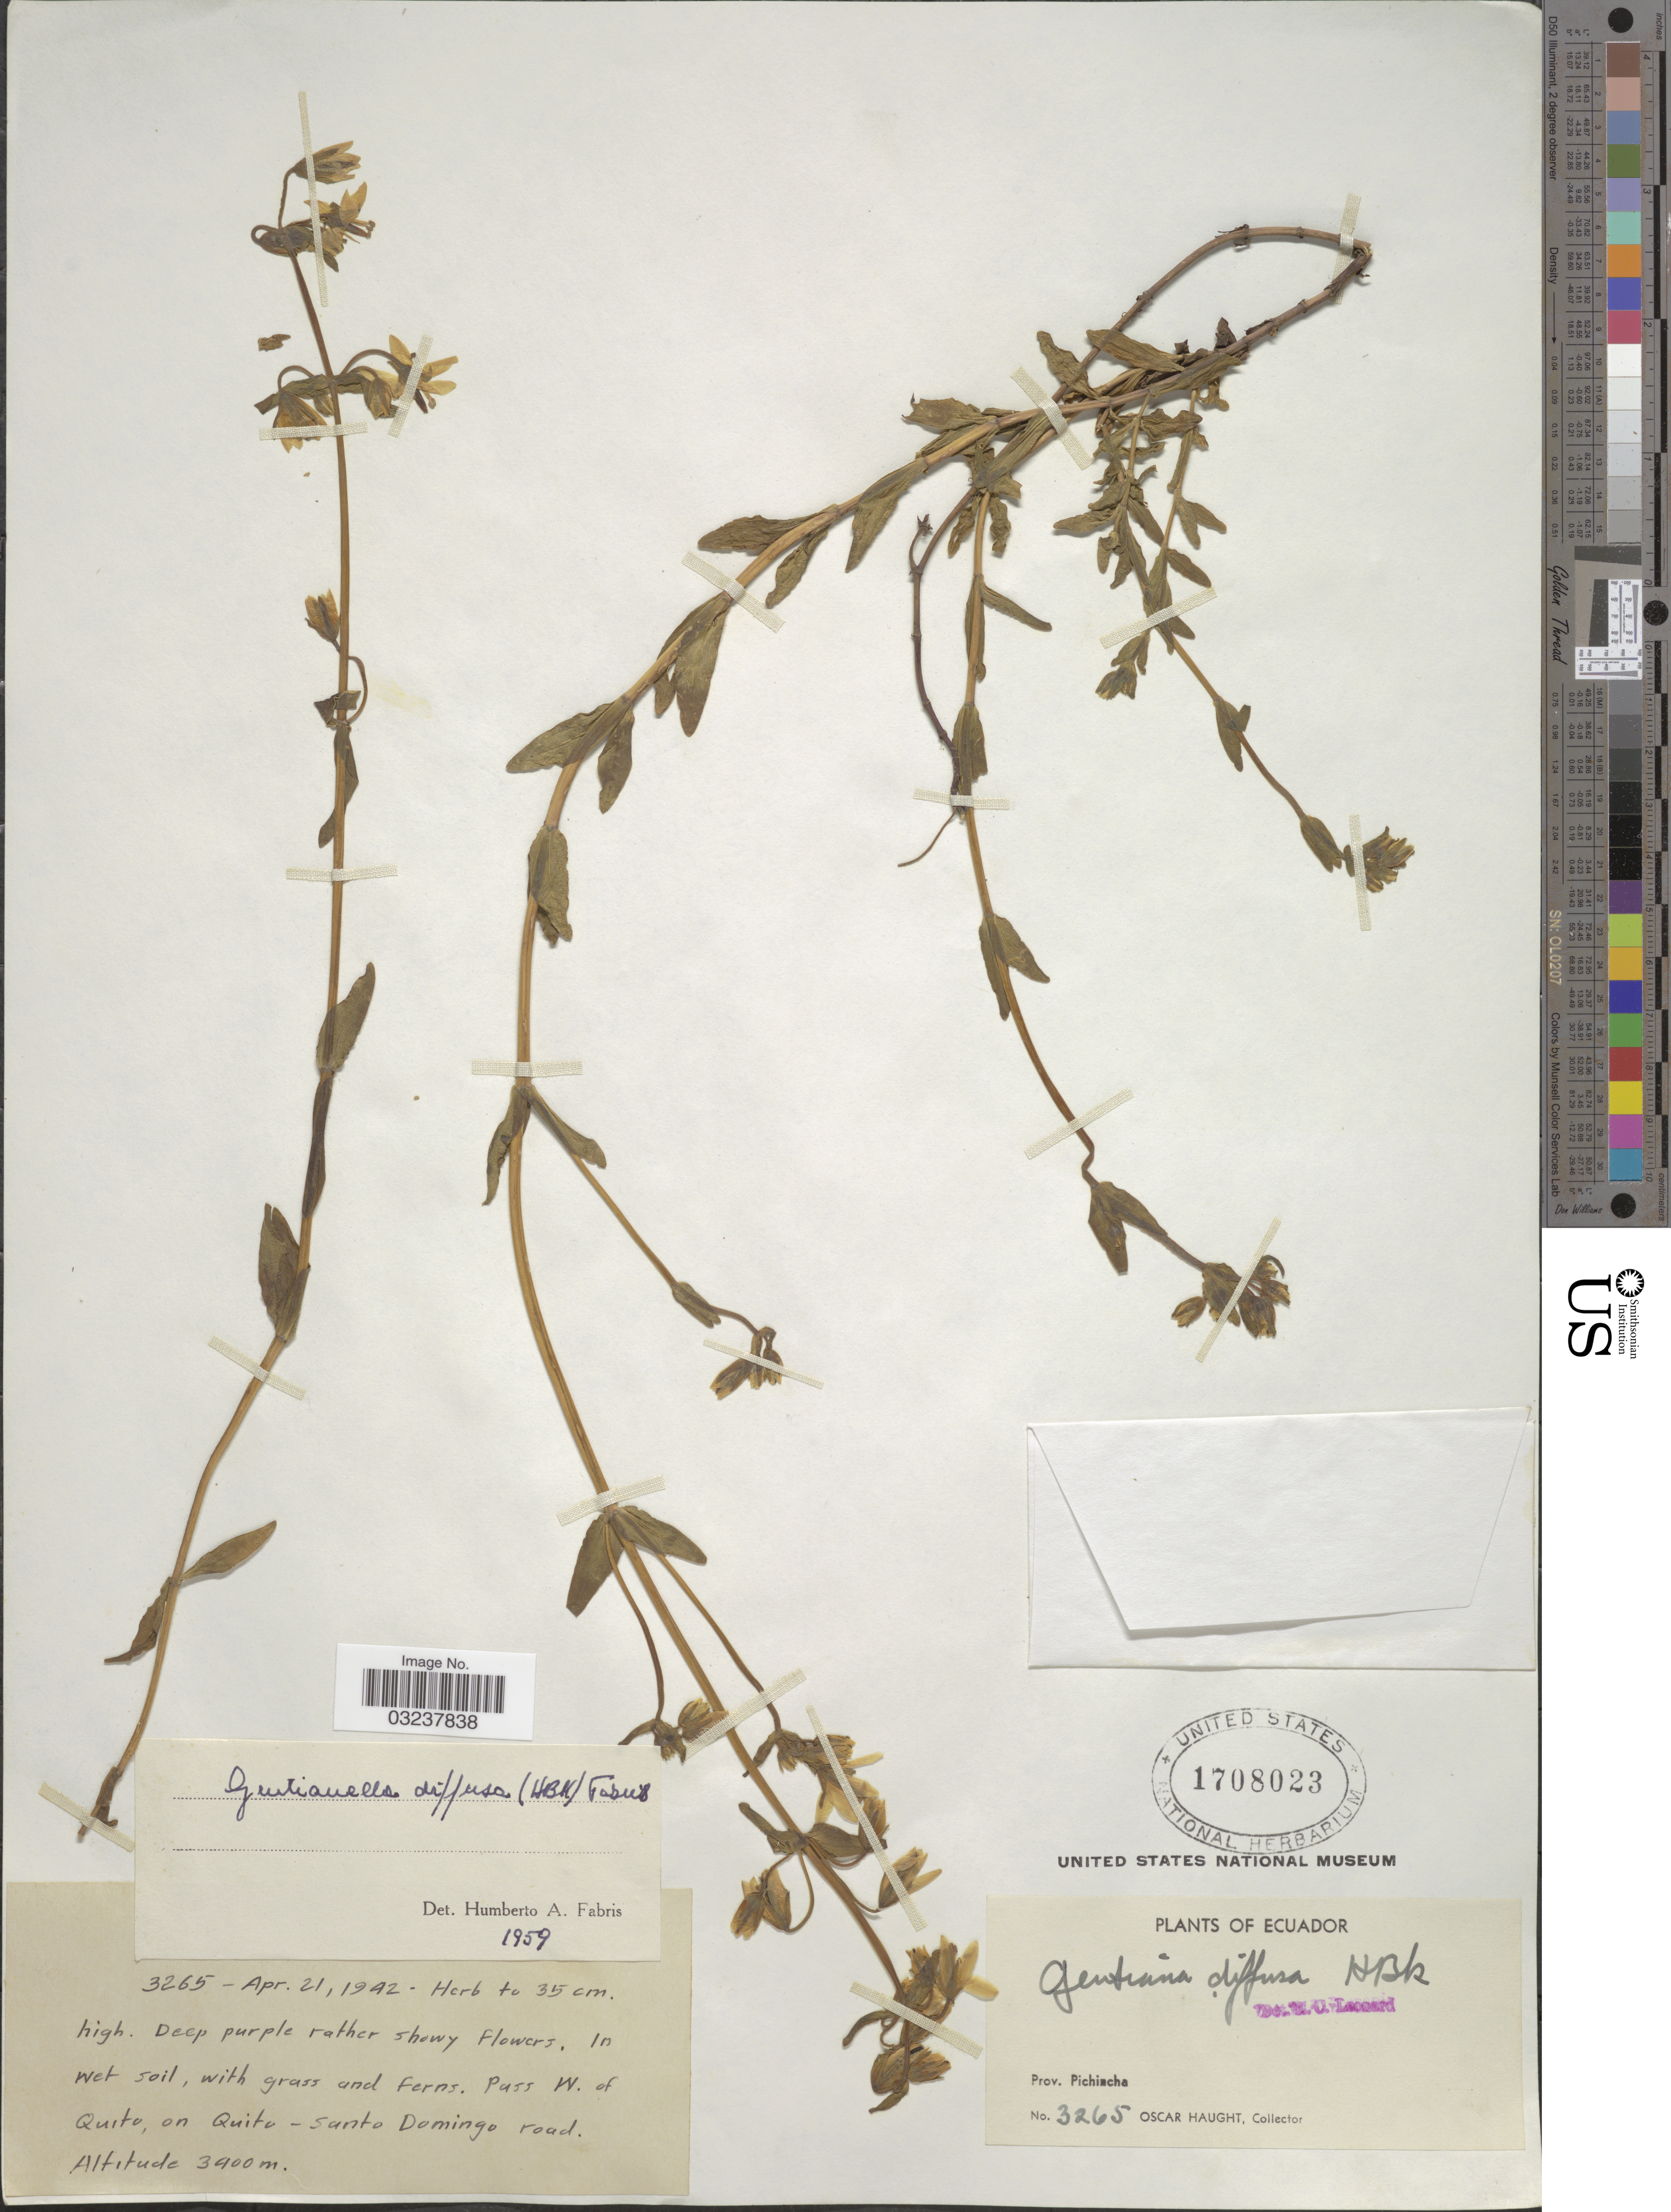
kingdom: Plantae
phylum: Tracheophyta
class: Magnoliopsida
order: Gentianales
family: Gentianaceae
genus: Gentianella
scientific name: Gentianella rapunculoides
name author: (Willd. ex Schult.) J.S. Pringle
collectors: O. L. Haught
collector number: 3265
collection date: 1942-04-21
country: Ecuador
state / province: Pichincha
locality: Pass W. of Quito, on Quito - Santo Domingo road.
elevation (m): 3400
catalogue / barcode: US 1708023